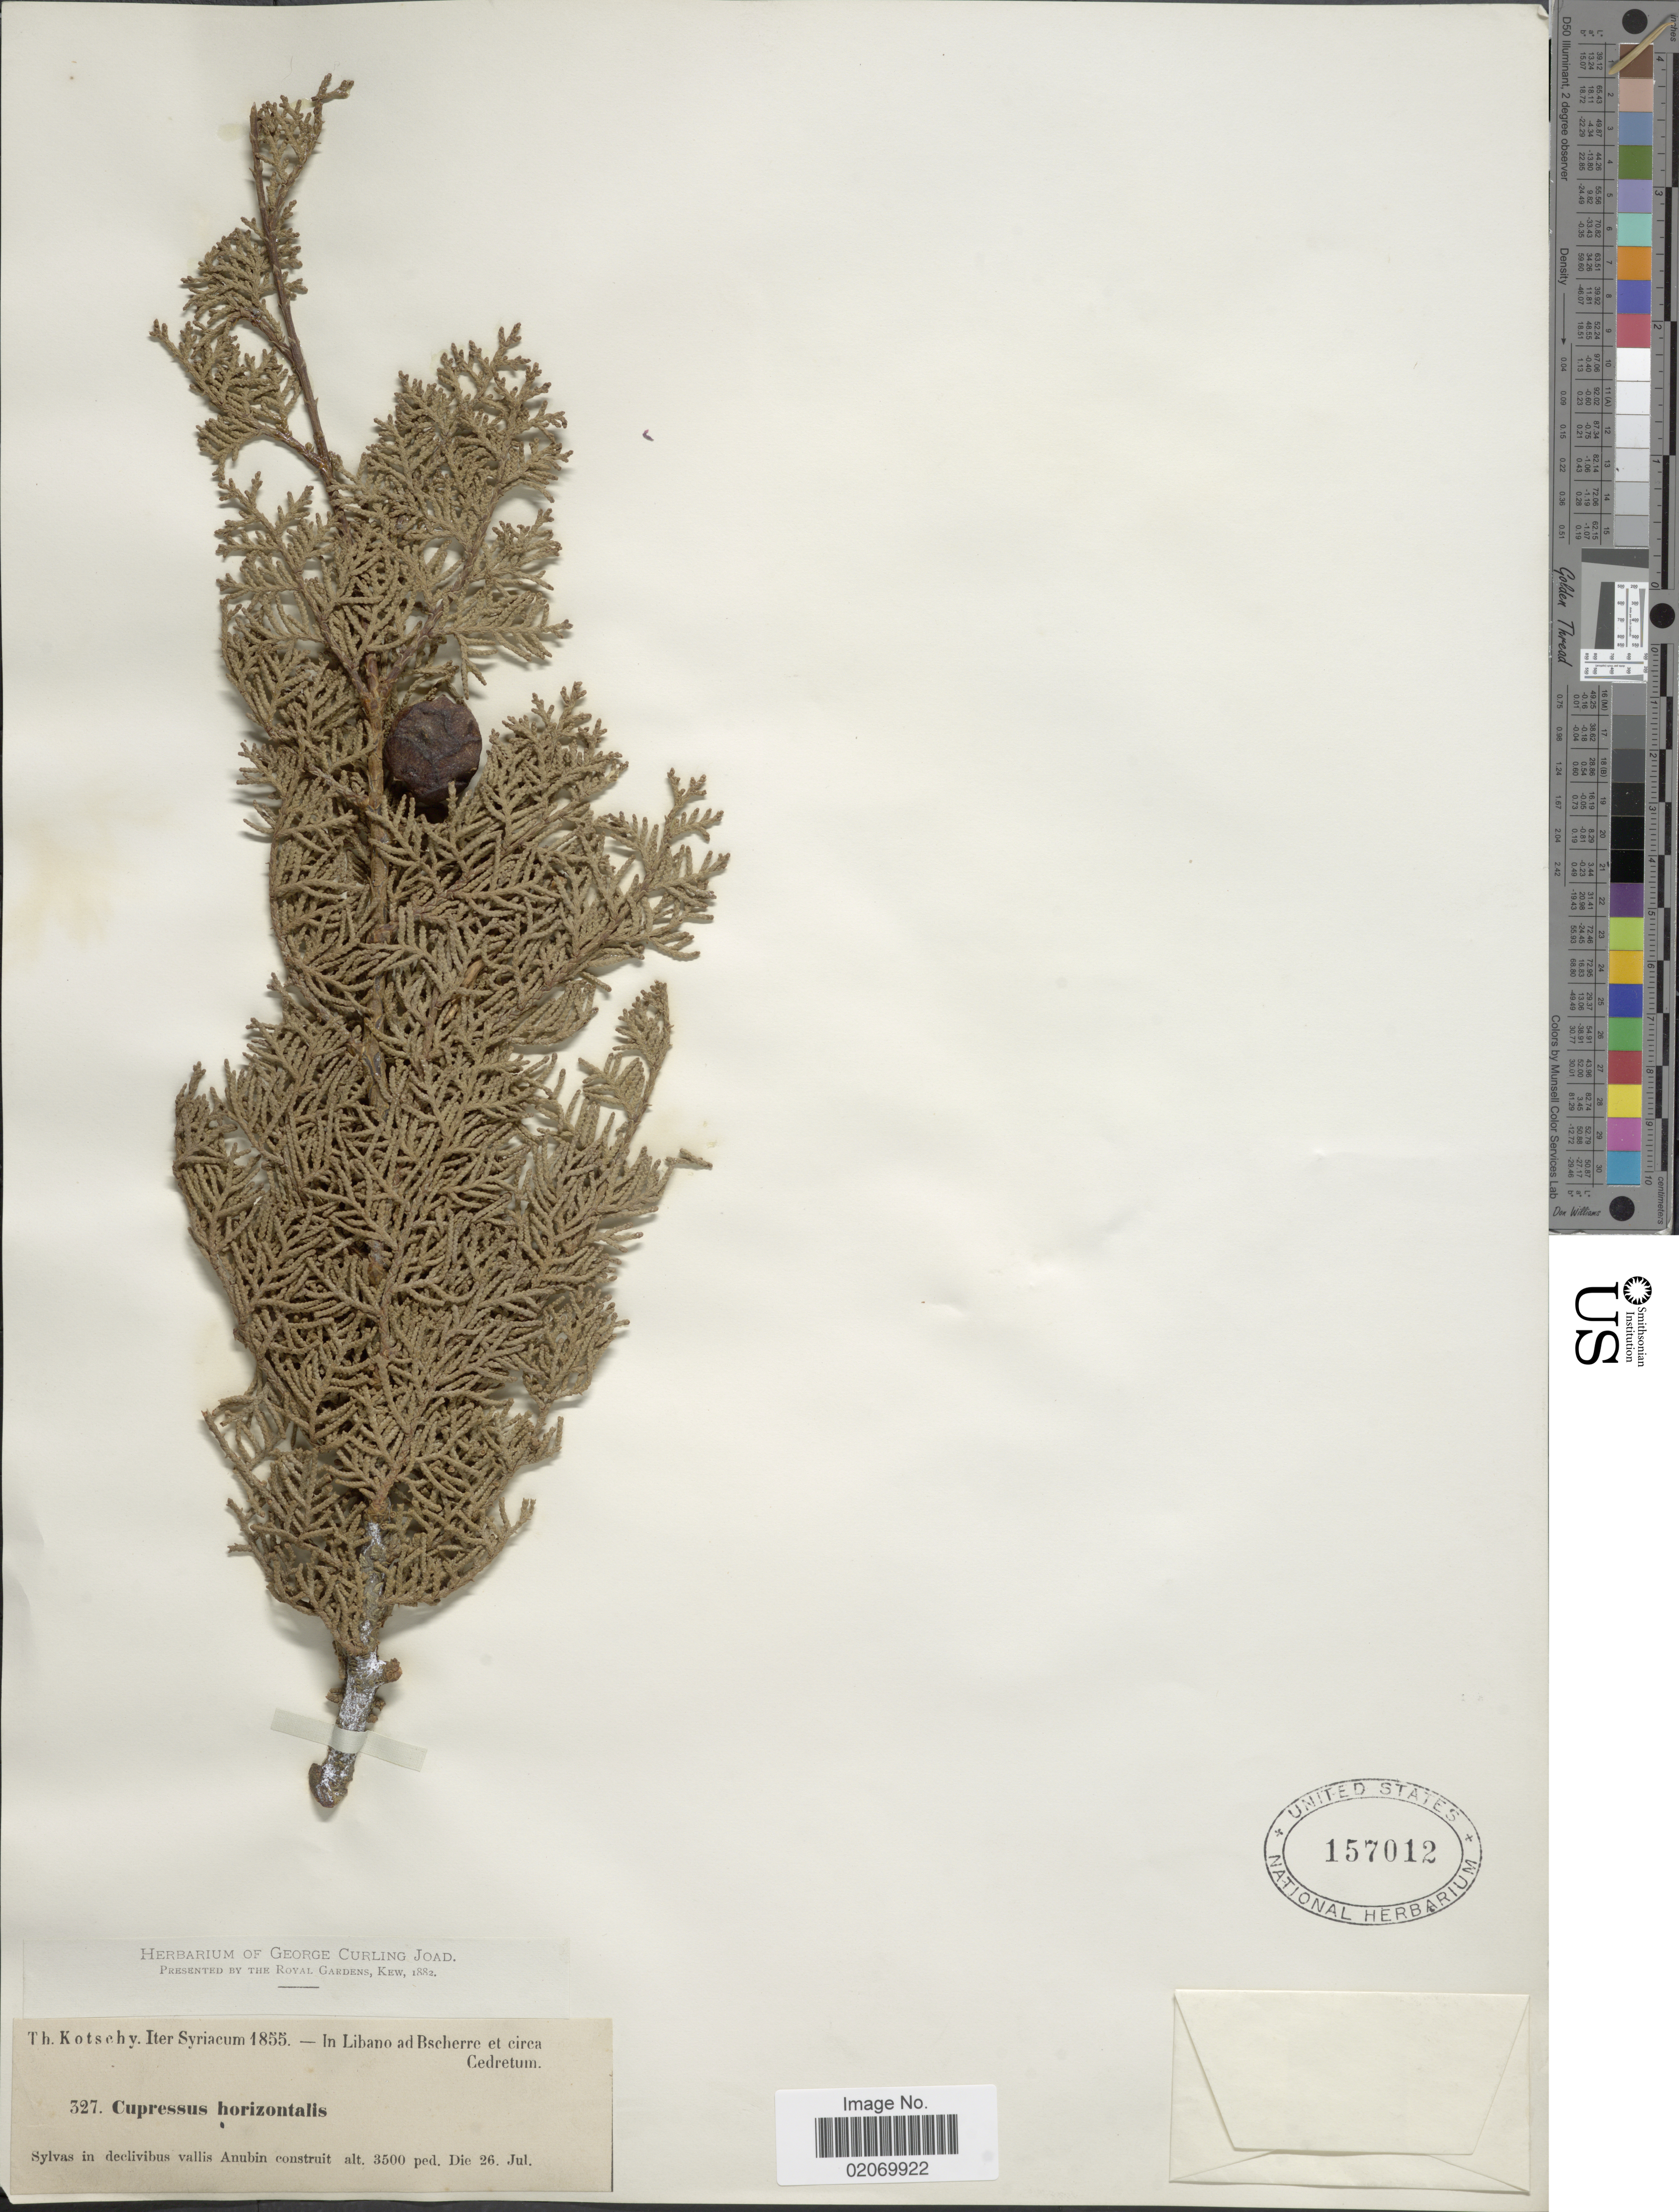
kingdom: Plantae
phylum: Tracheophyta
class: Pinopsida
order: Pinales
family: Cupressaceae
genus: Cupressus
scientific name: Cupressus sempervirens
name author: L.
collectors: K. G. Kotschy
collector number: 327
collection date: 1855-07-26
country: Syria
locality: Syriacum, Libano ad Bscherre et circa Cedretum, vallis Anubin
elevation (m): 1067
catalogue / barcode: US 157012